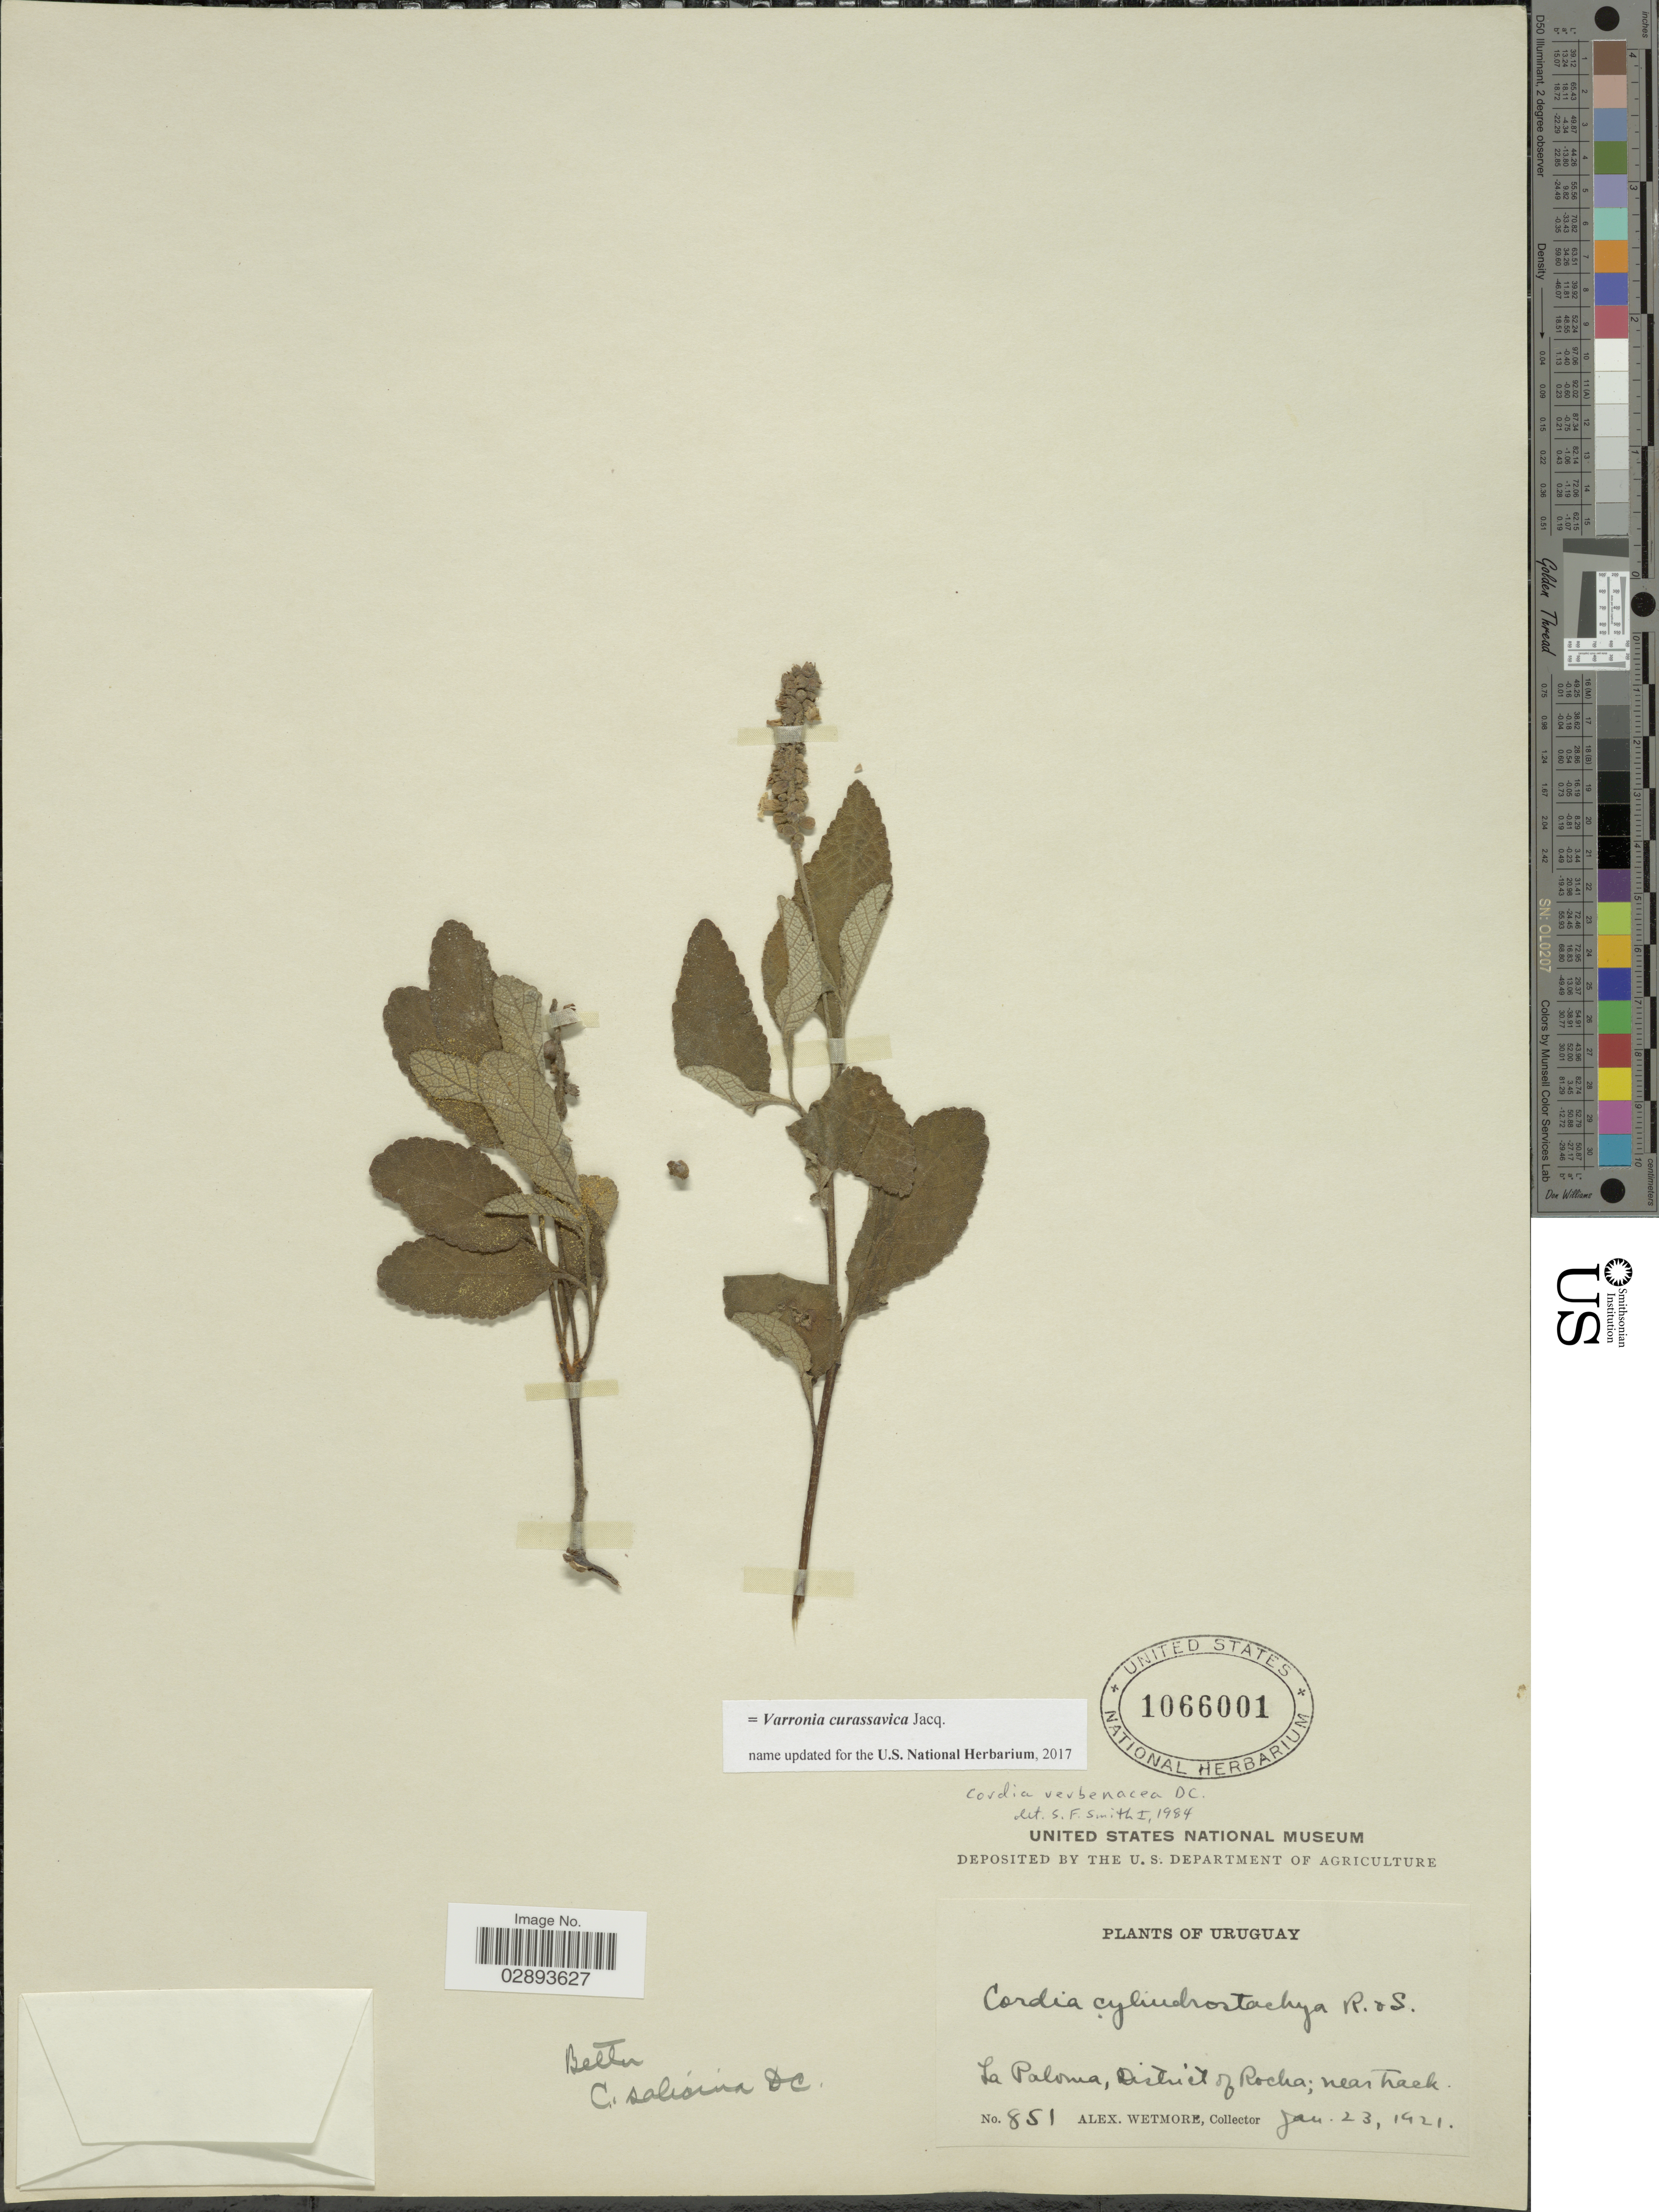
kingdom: Plantae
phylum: Tracheophyta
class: Magnoliopsida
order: Boraginales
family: Cordiaceae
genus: Varronia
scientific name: Varronia curassavica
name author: Jacq.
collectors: A. Wetmore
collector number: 851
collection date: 1921-01-23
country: Uruguay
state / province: Rocha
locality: La Paloma, District of Rocha; near Track.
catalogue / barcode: US 1066001